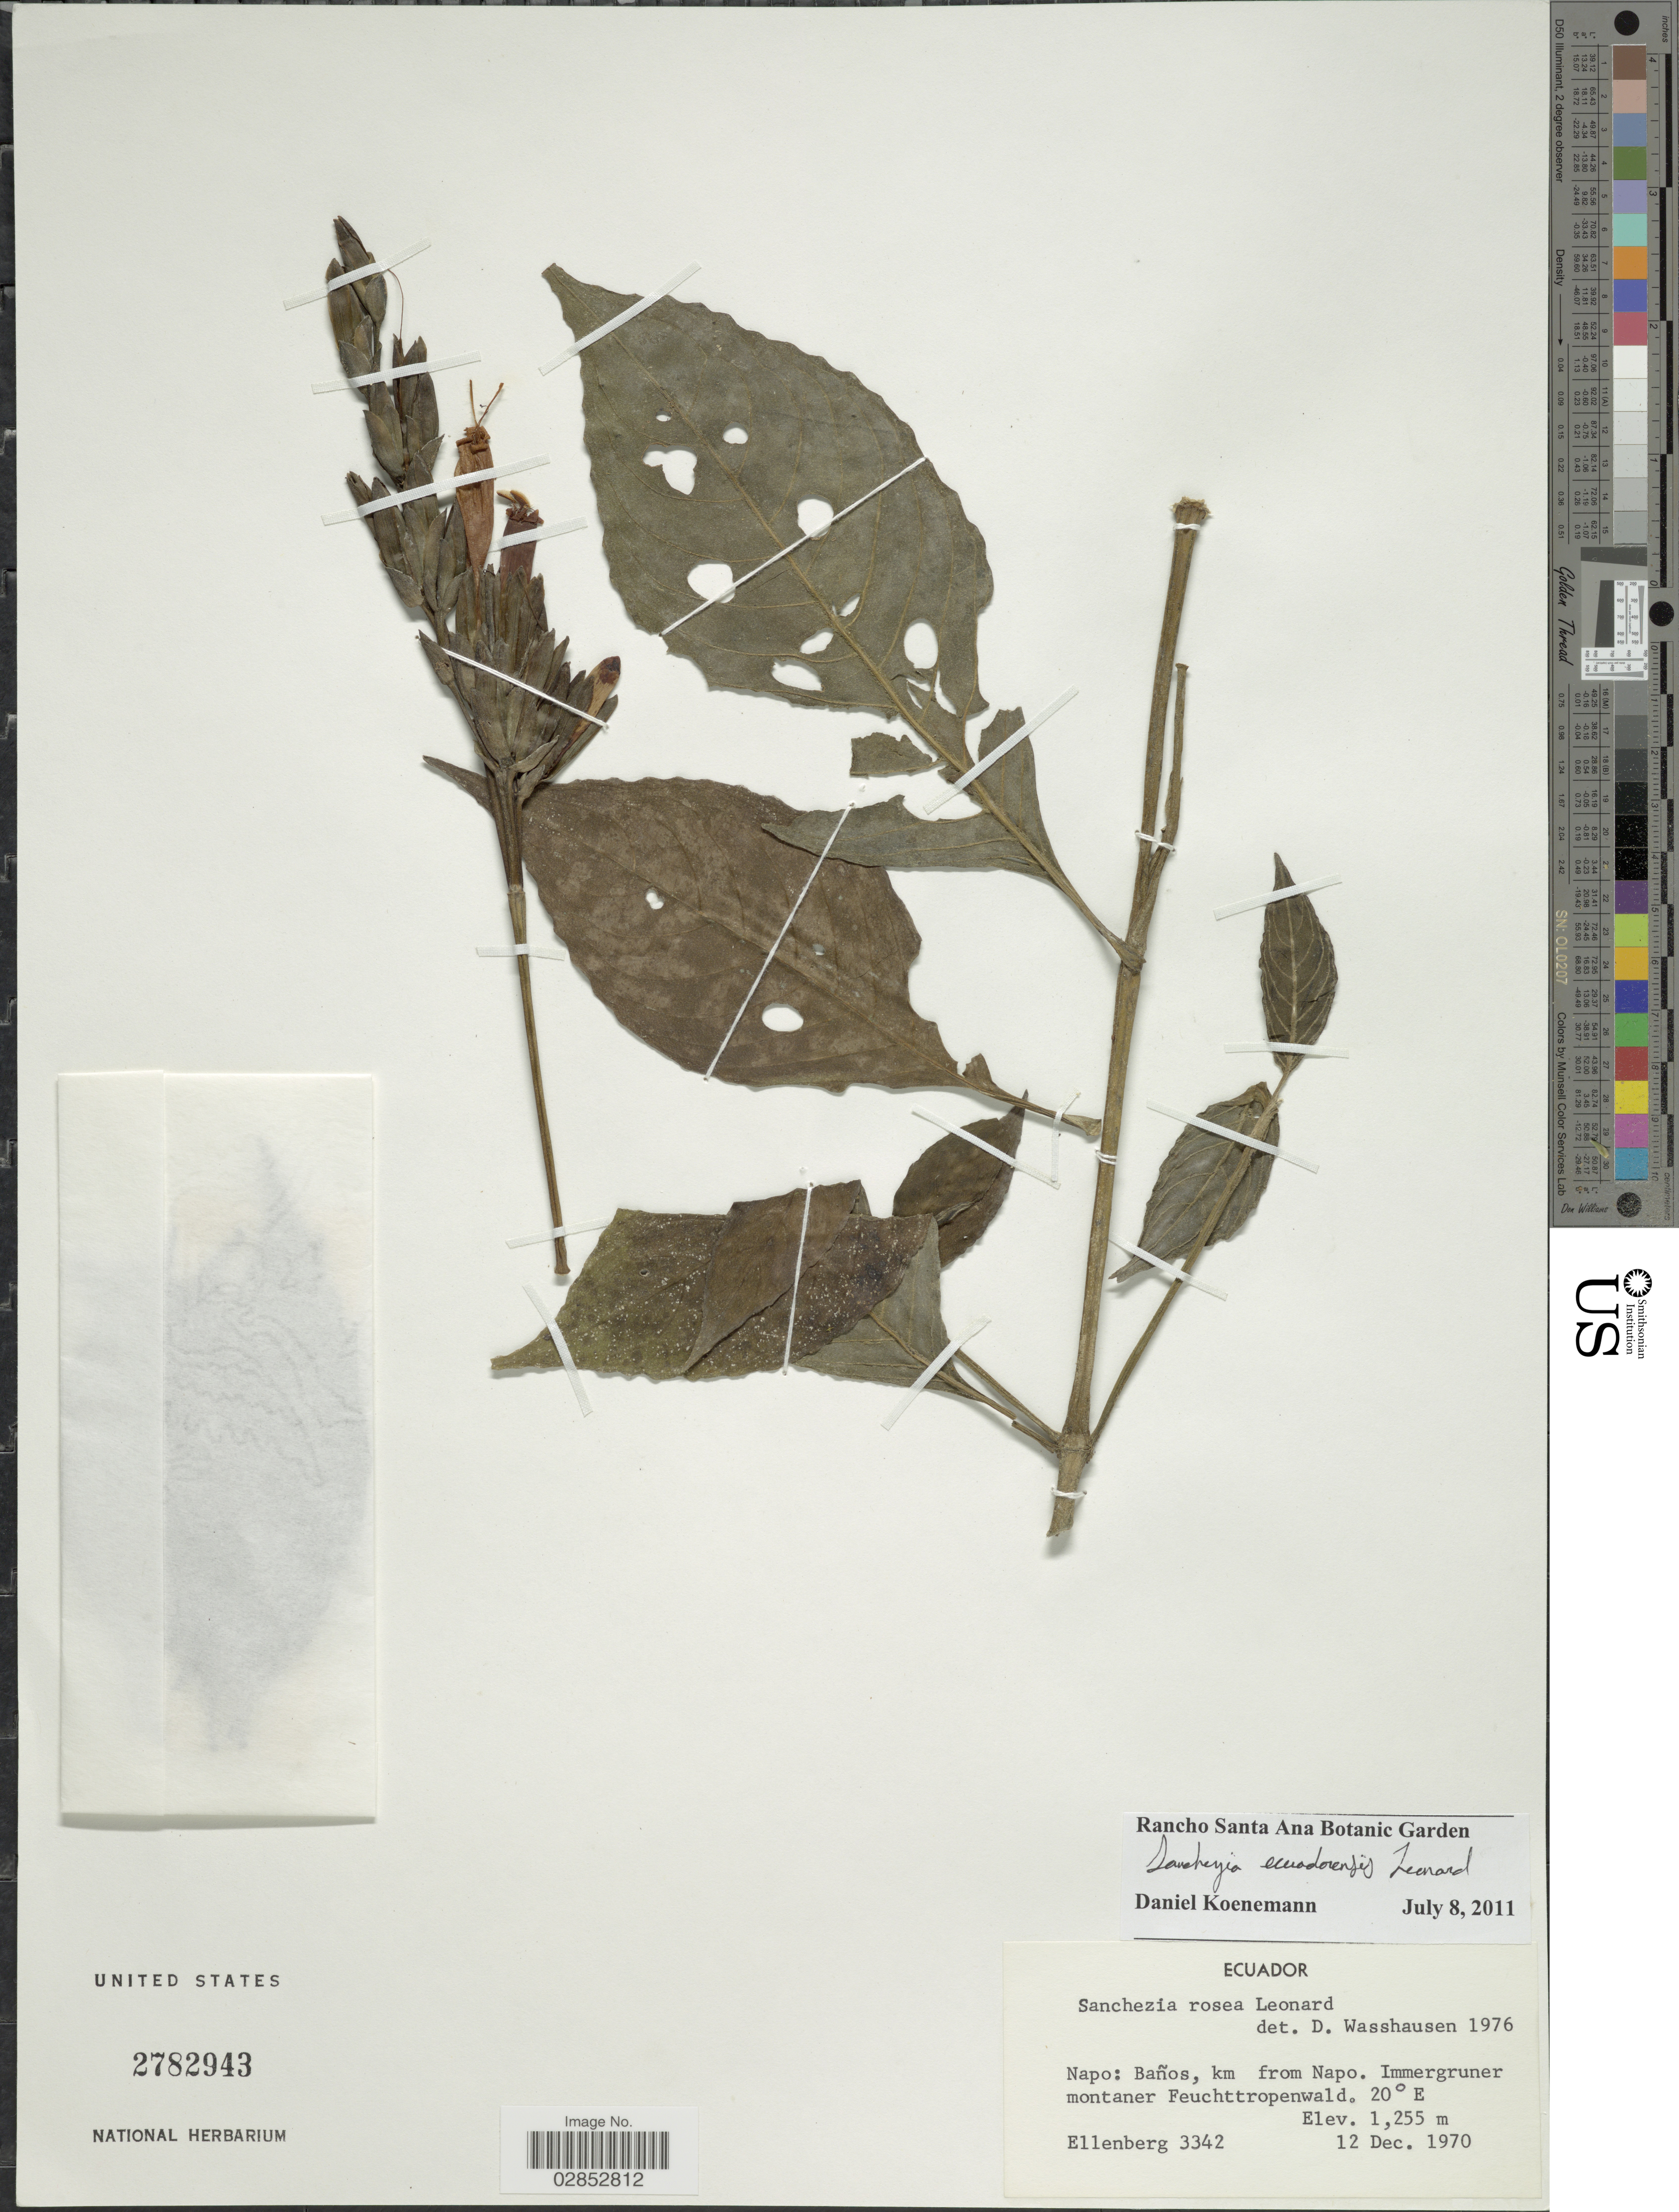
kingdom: Plantae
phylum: Tracheophyta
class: Magnoliopsida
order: Lamiales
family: Acanthaceae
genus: Sanchezia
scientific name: Sanchezia ecuadorensis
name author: Leonard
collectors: Ellenberg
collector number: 3342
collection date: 1970-12-12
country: Ecuador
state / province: Napo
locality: Baños, km from Napo. Immergruner montaner Feuchttropenwald.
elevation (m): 1255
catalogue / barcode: US 2782943